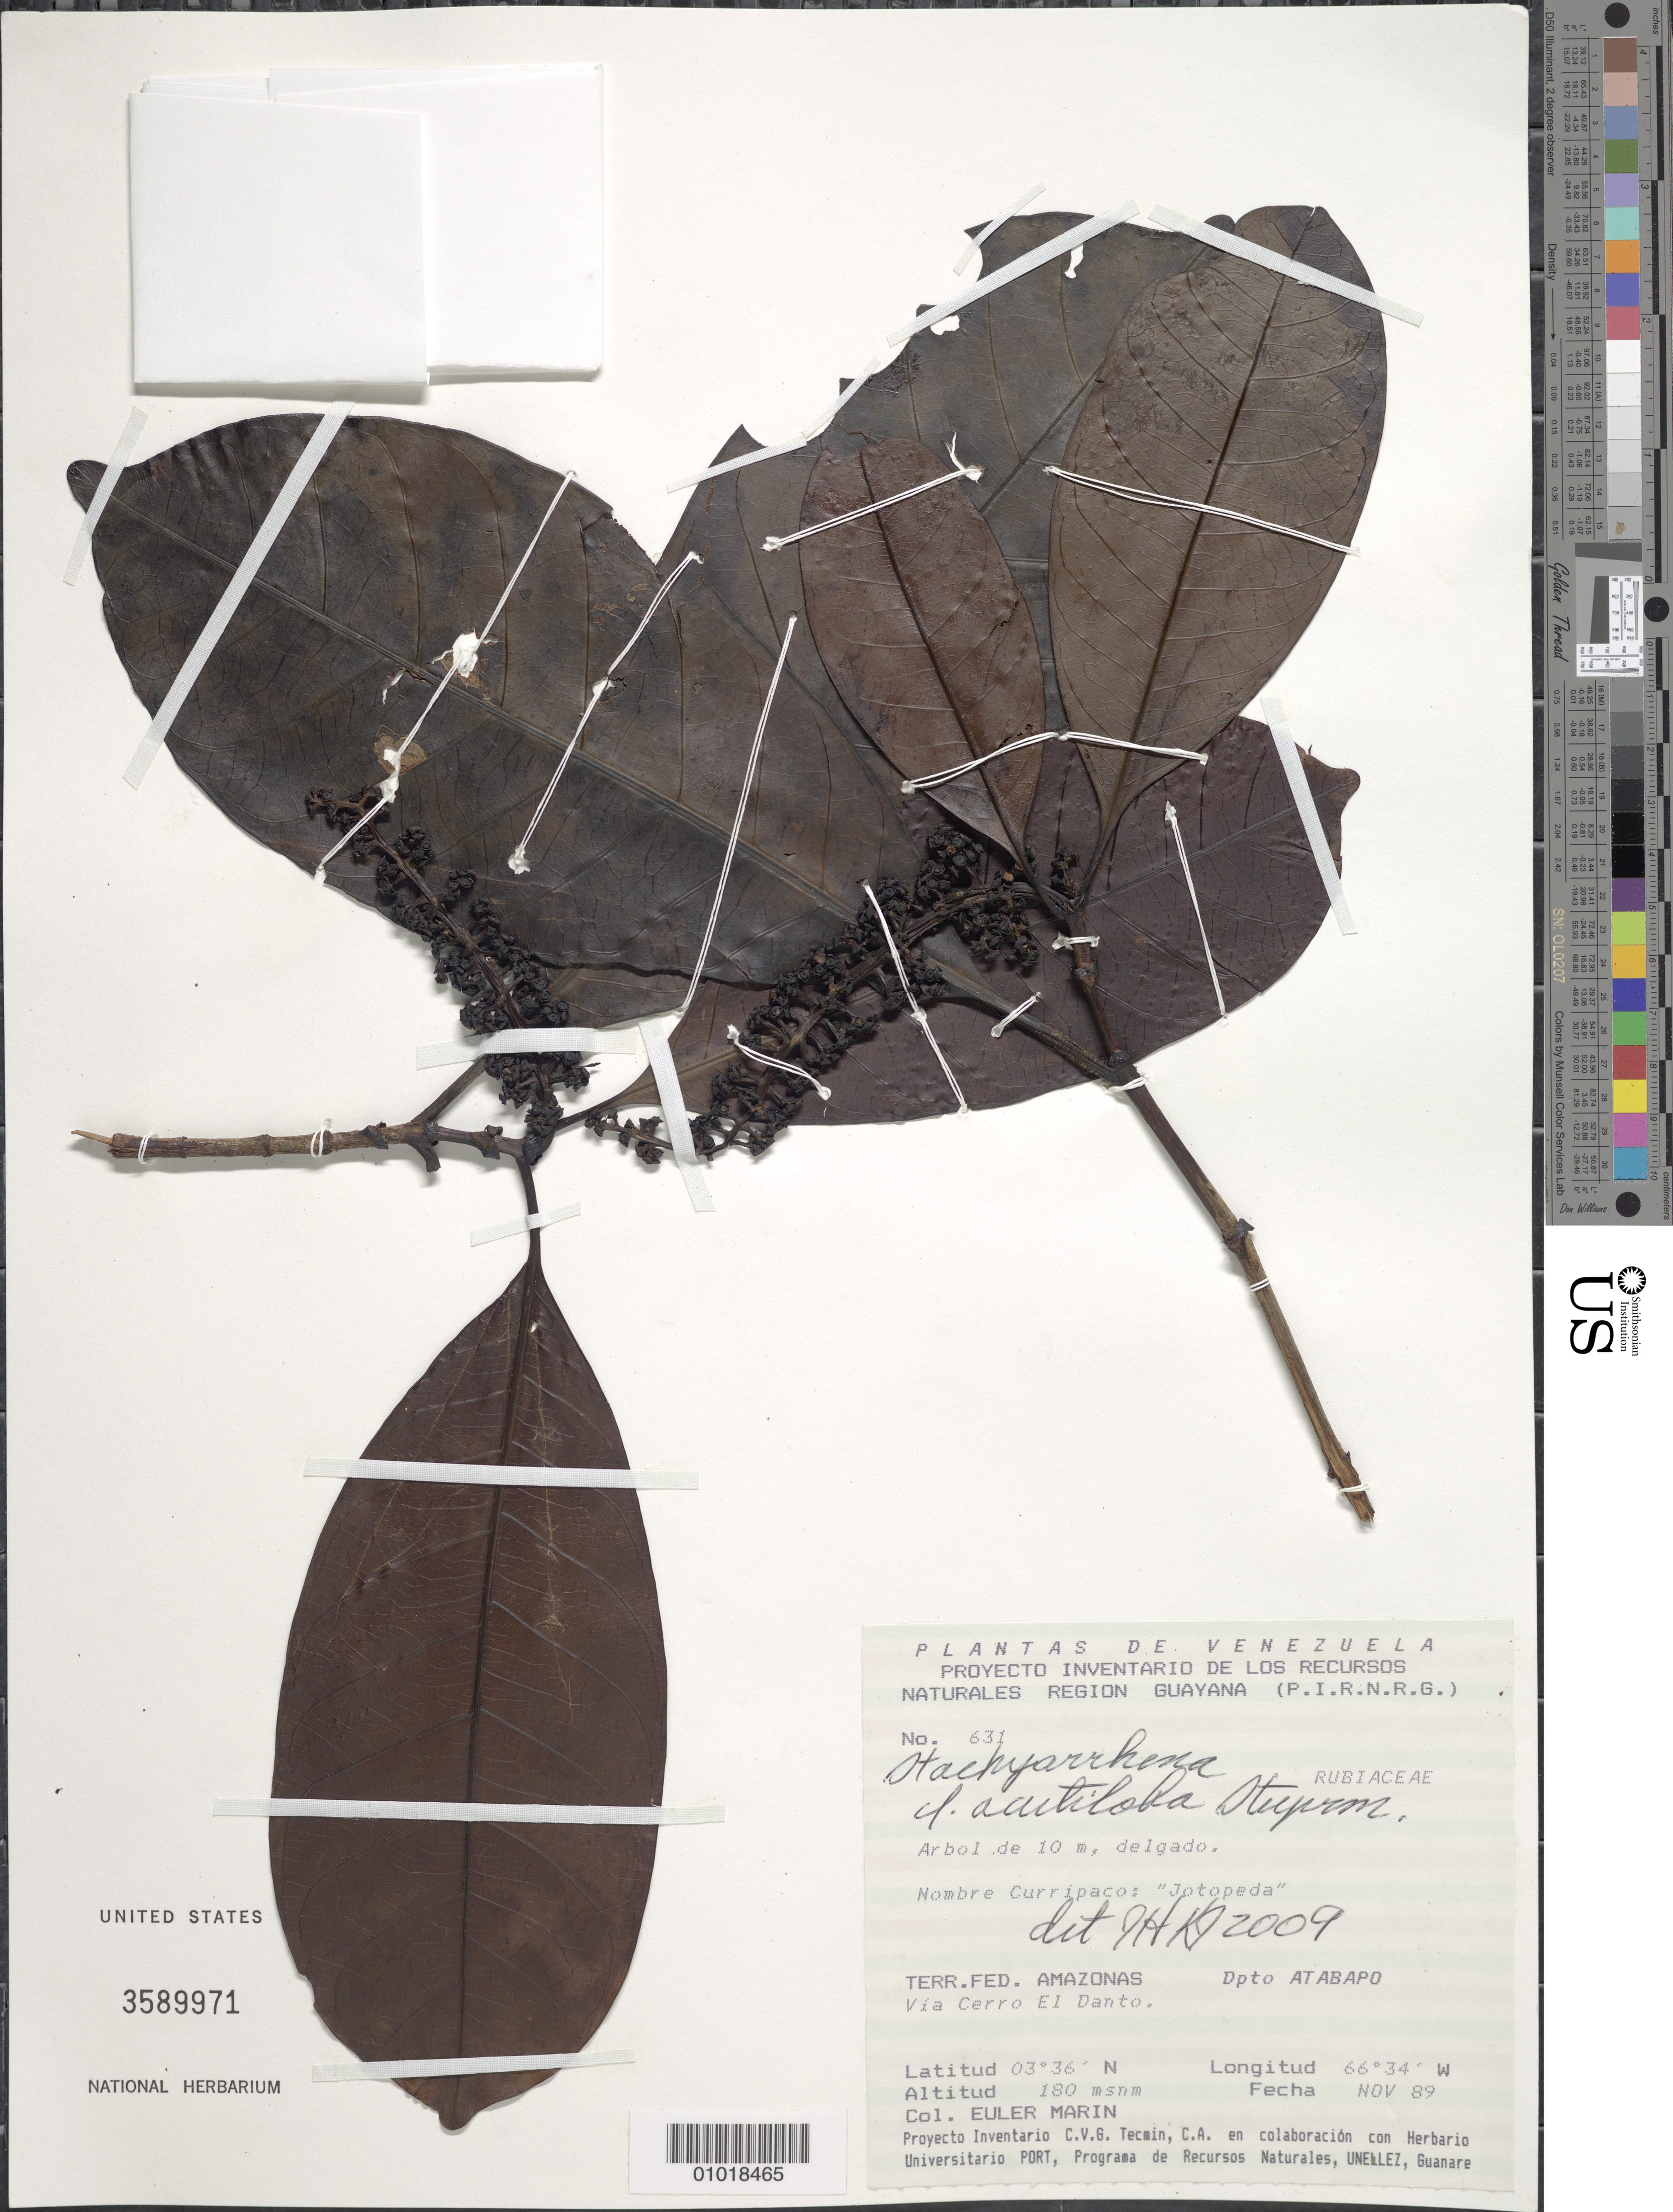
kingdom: Plantae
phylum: Tracheophyta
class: Magnoliopsida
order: Gentianales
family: Rubiaceae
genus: Stachyarrhena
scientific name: Stachyarrhena acutiloba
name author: Steyerm.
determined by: Kirkbride, J. H.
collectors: E. Marin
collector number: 631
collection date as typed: Nov-89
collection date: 1989-11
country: Venezuela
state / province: Amazonas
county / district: Atabapo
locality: Via Cerro El Danto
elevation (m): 180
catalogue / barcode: US 3589971